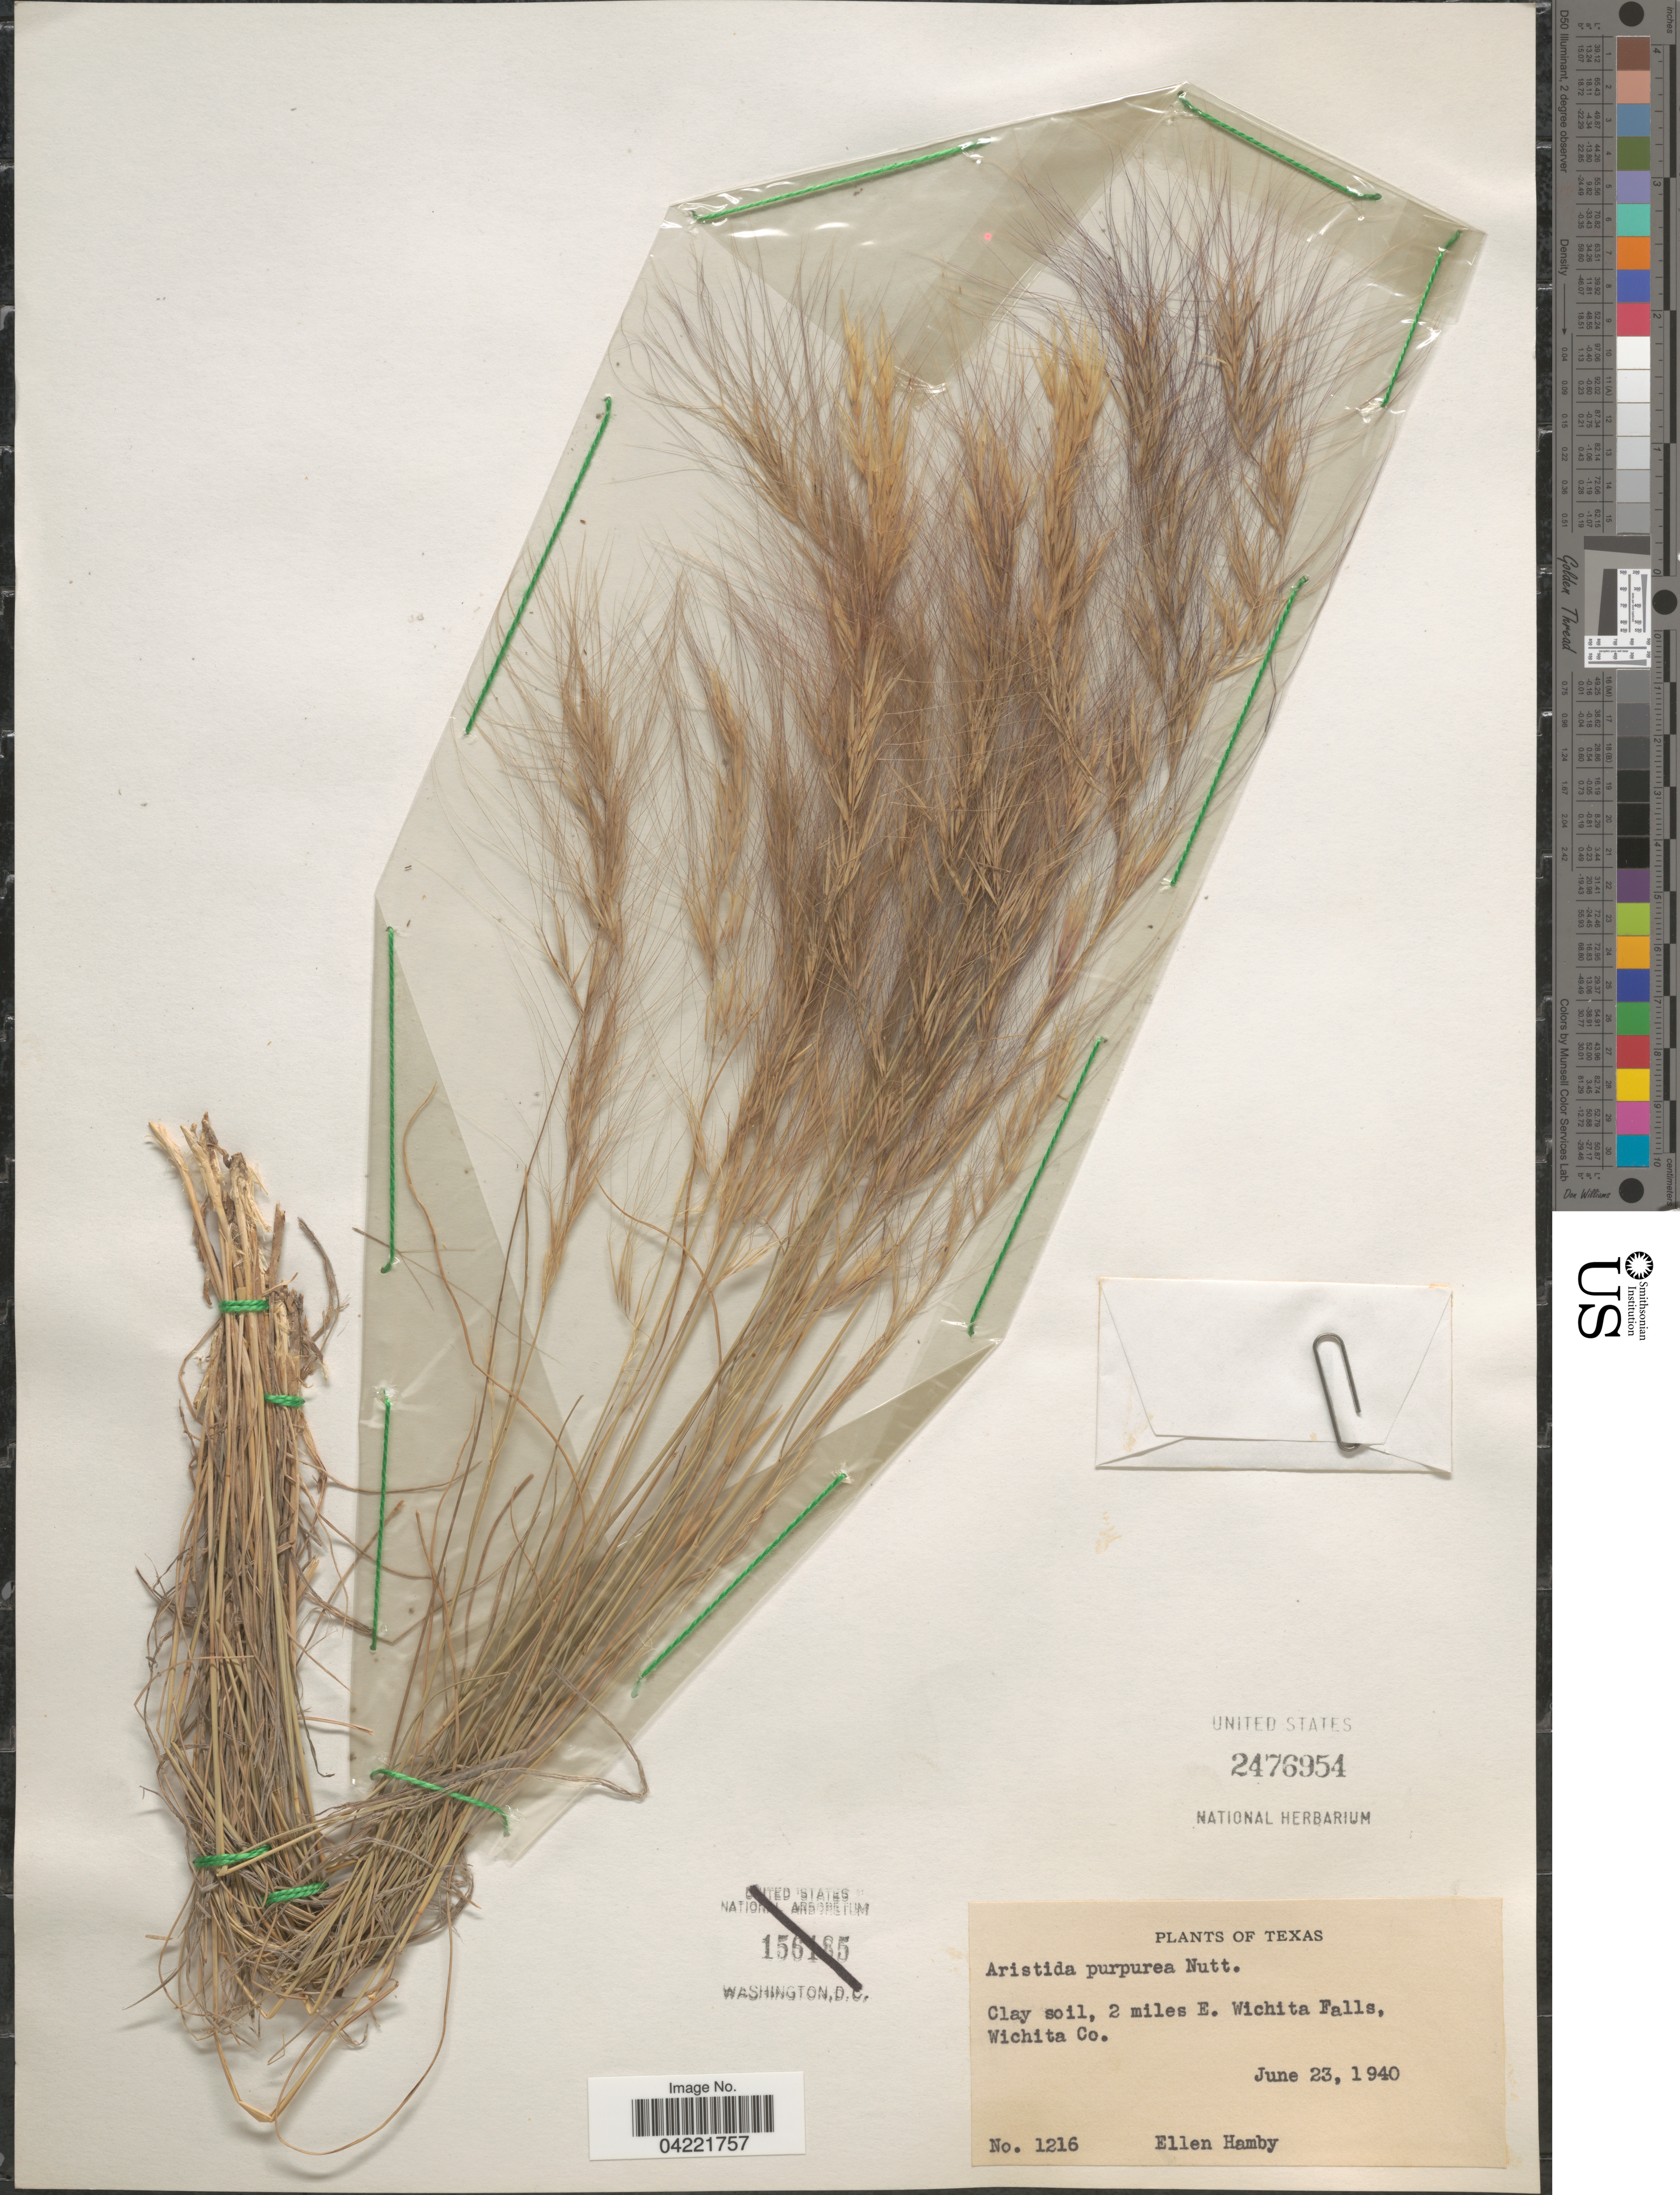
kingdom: Plantae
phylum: Tracheophyta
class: Liliopsida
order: Poales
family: Poaceae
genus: Aristida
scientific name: Aristida purpurea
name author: Nutt.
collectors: E. Hamby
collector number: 1216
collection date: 1940-06-23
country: United States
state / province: Texas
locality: Clay soil, 2 miles E. Wichita Falls, Wichita Co.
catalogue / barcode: US 2476954